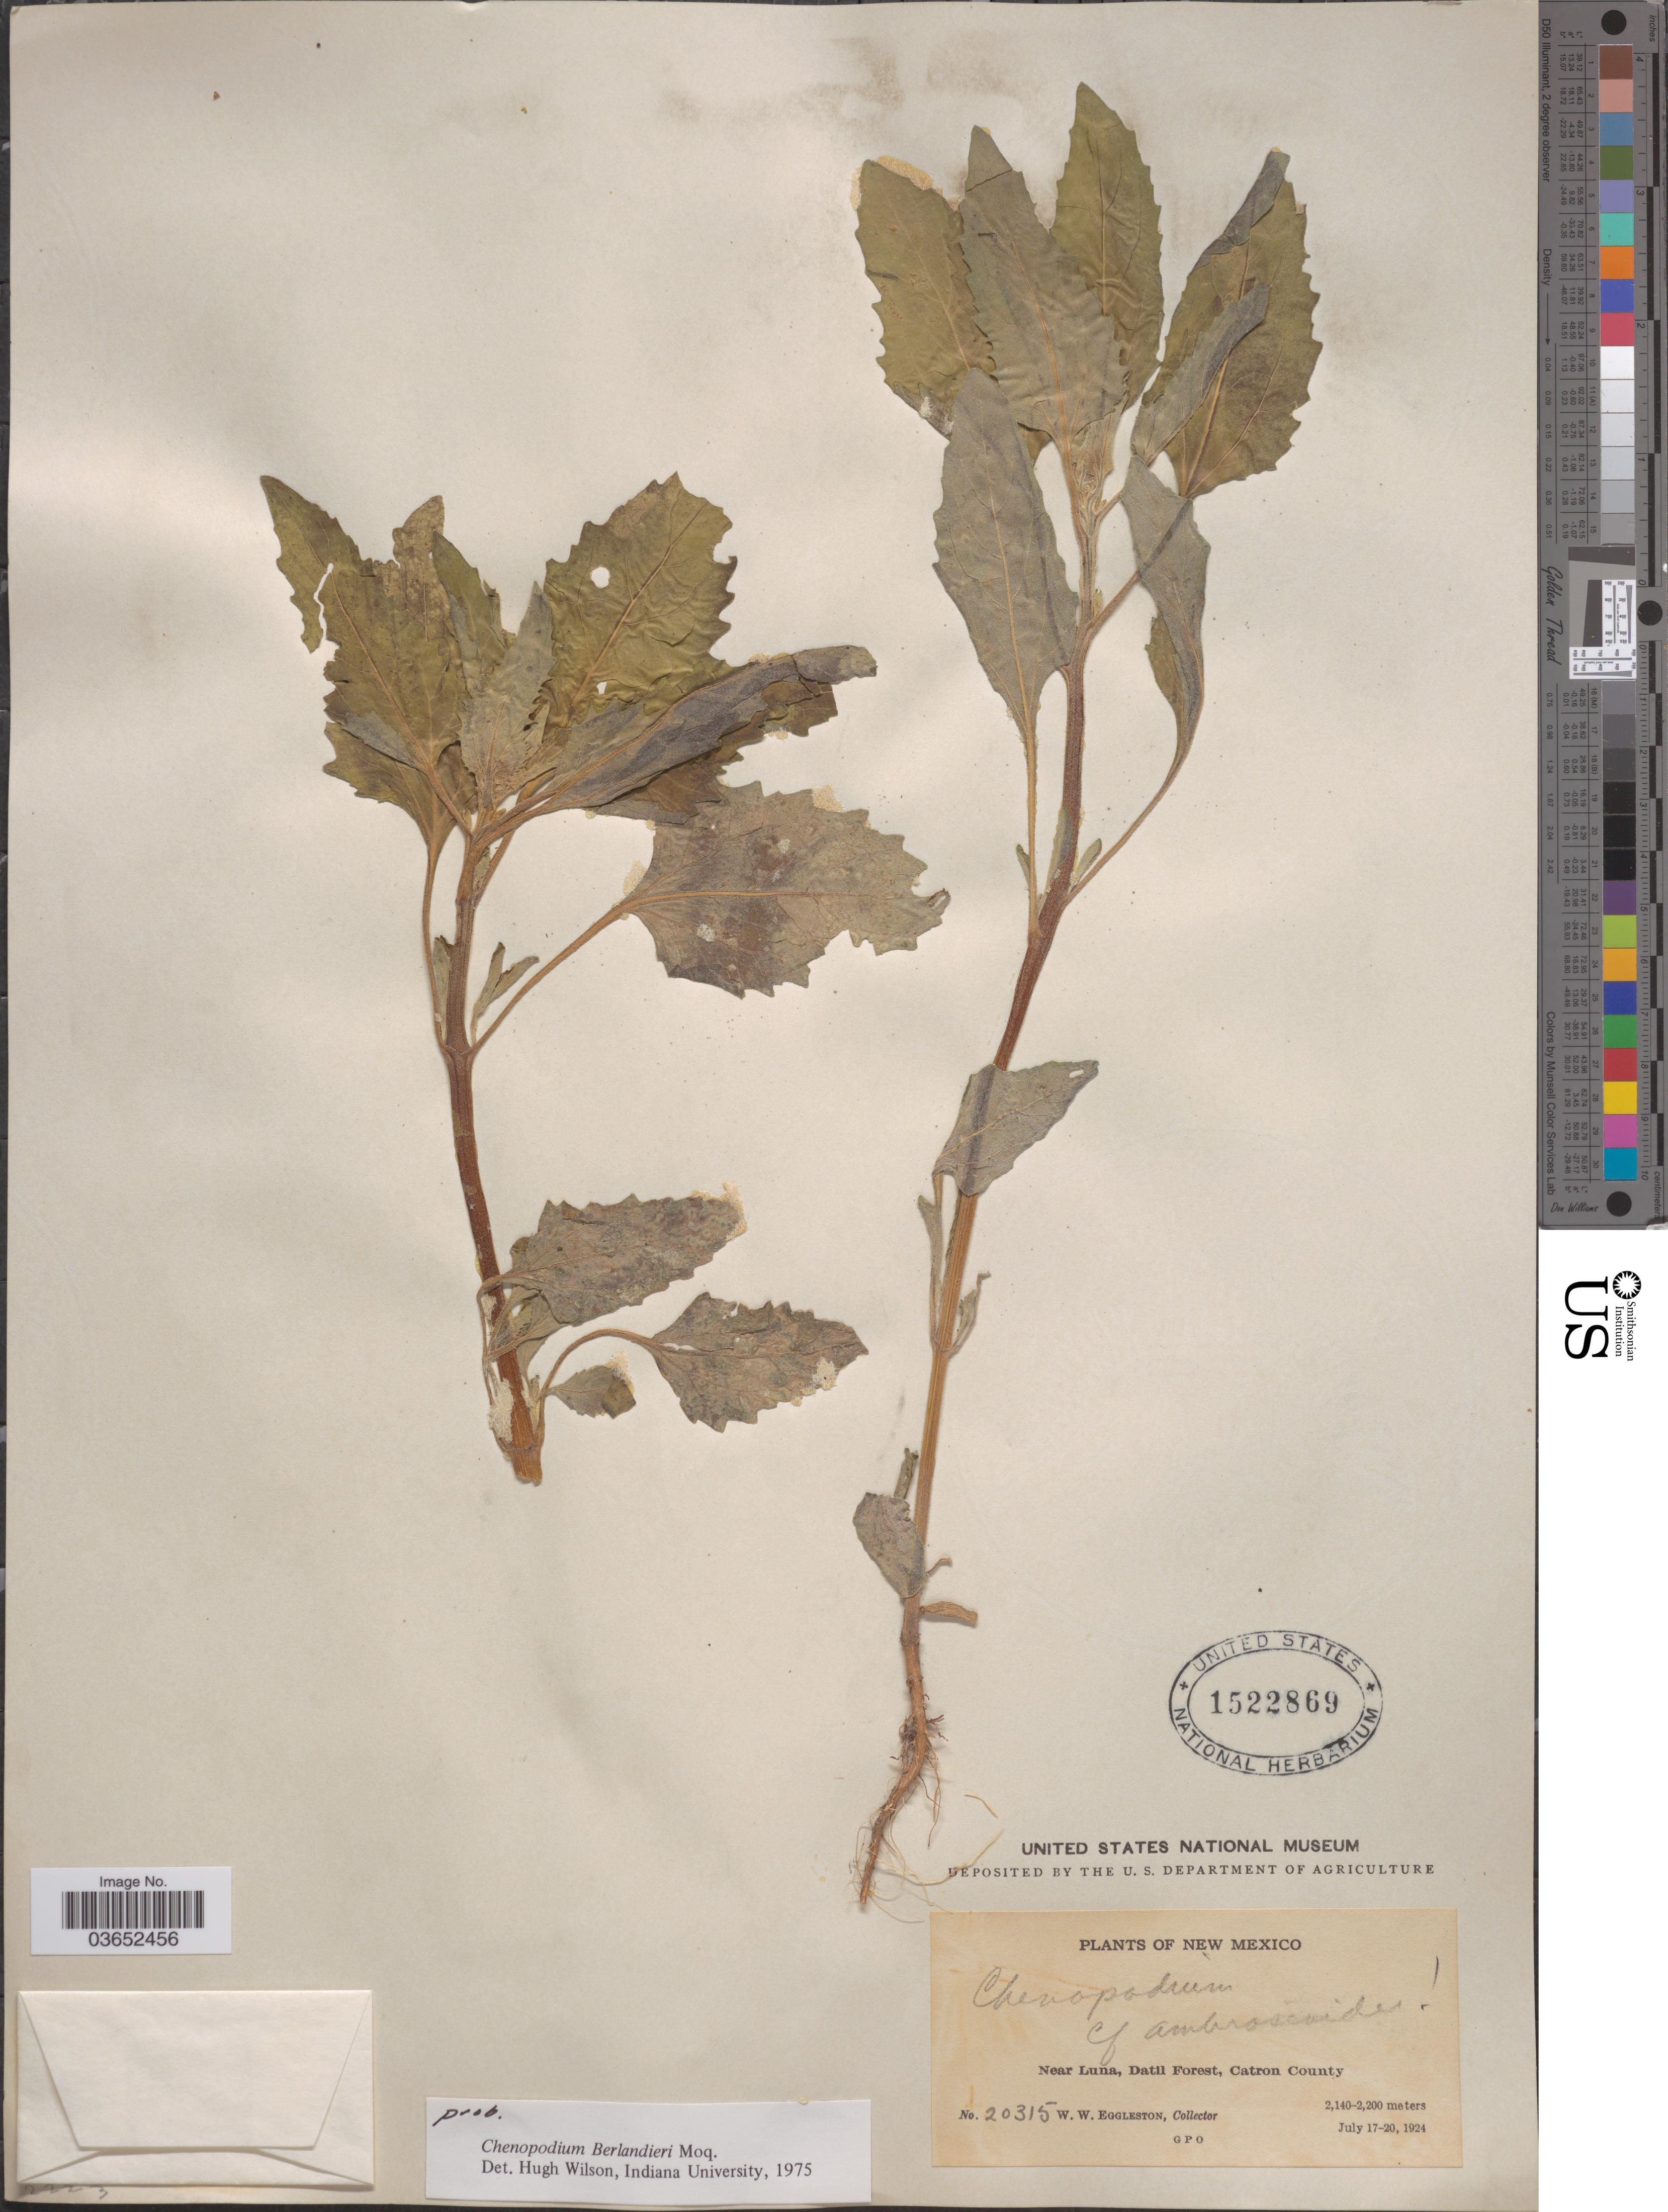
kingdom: Plantae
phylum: Tracheophyta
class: Magnoliopsida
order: Caryophyllales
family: Amaranthaceae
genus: Chenopodium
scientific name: Chenopodium berlandieri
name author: Moq.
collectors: W. W. Eggleston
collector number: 20315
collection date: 1924-07-17/1924-07-20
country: United States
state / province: New Mexico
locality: Near Luna, Datil Forest, Catron County.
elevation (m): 2140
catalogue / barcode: US 1522869